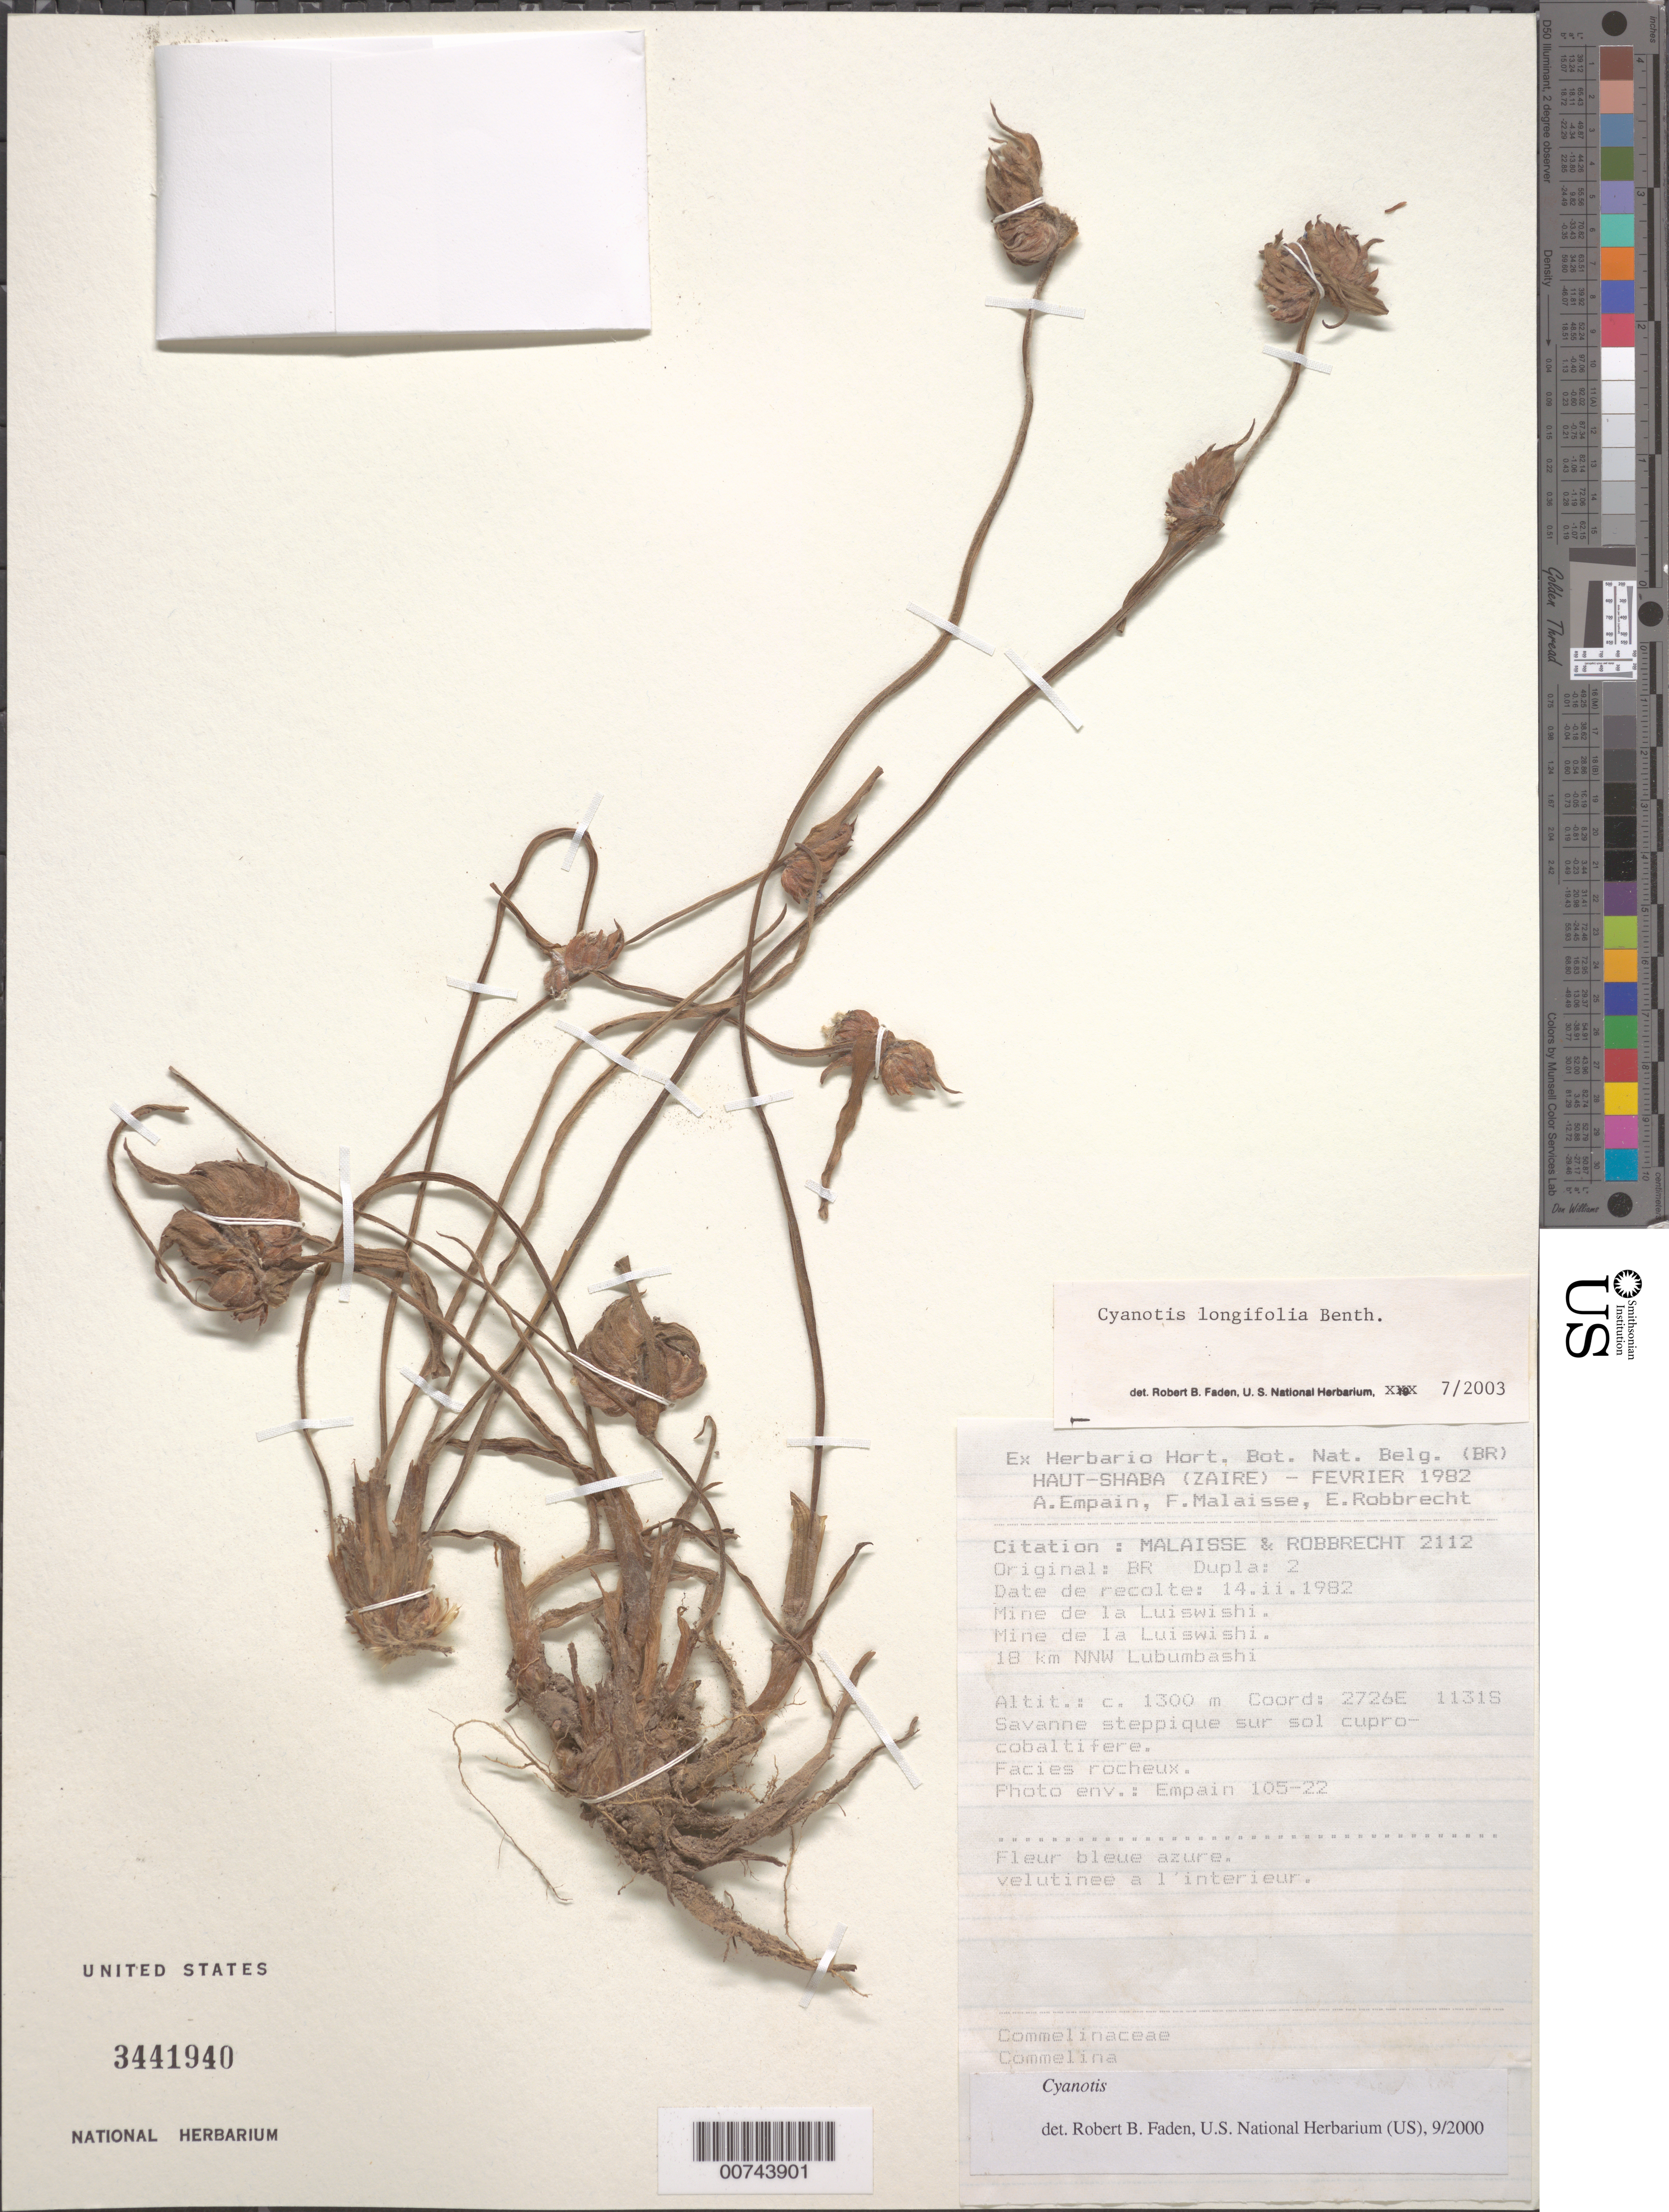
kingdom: Plantae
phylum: Tracheophyta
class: Liliopsida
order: Commelinales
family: Commelinaceae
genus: Cyanotis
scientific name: Cyanotis longifolia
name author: Benth.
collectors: F. Malaisse & E. Robbrecht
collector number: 2112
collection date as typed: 14 Nov 1982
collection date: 1982-11-14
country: Congo, Democratic Republic of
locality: Luiswishi.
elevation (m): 1300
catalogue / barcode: US 3441940